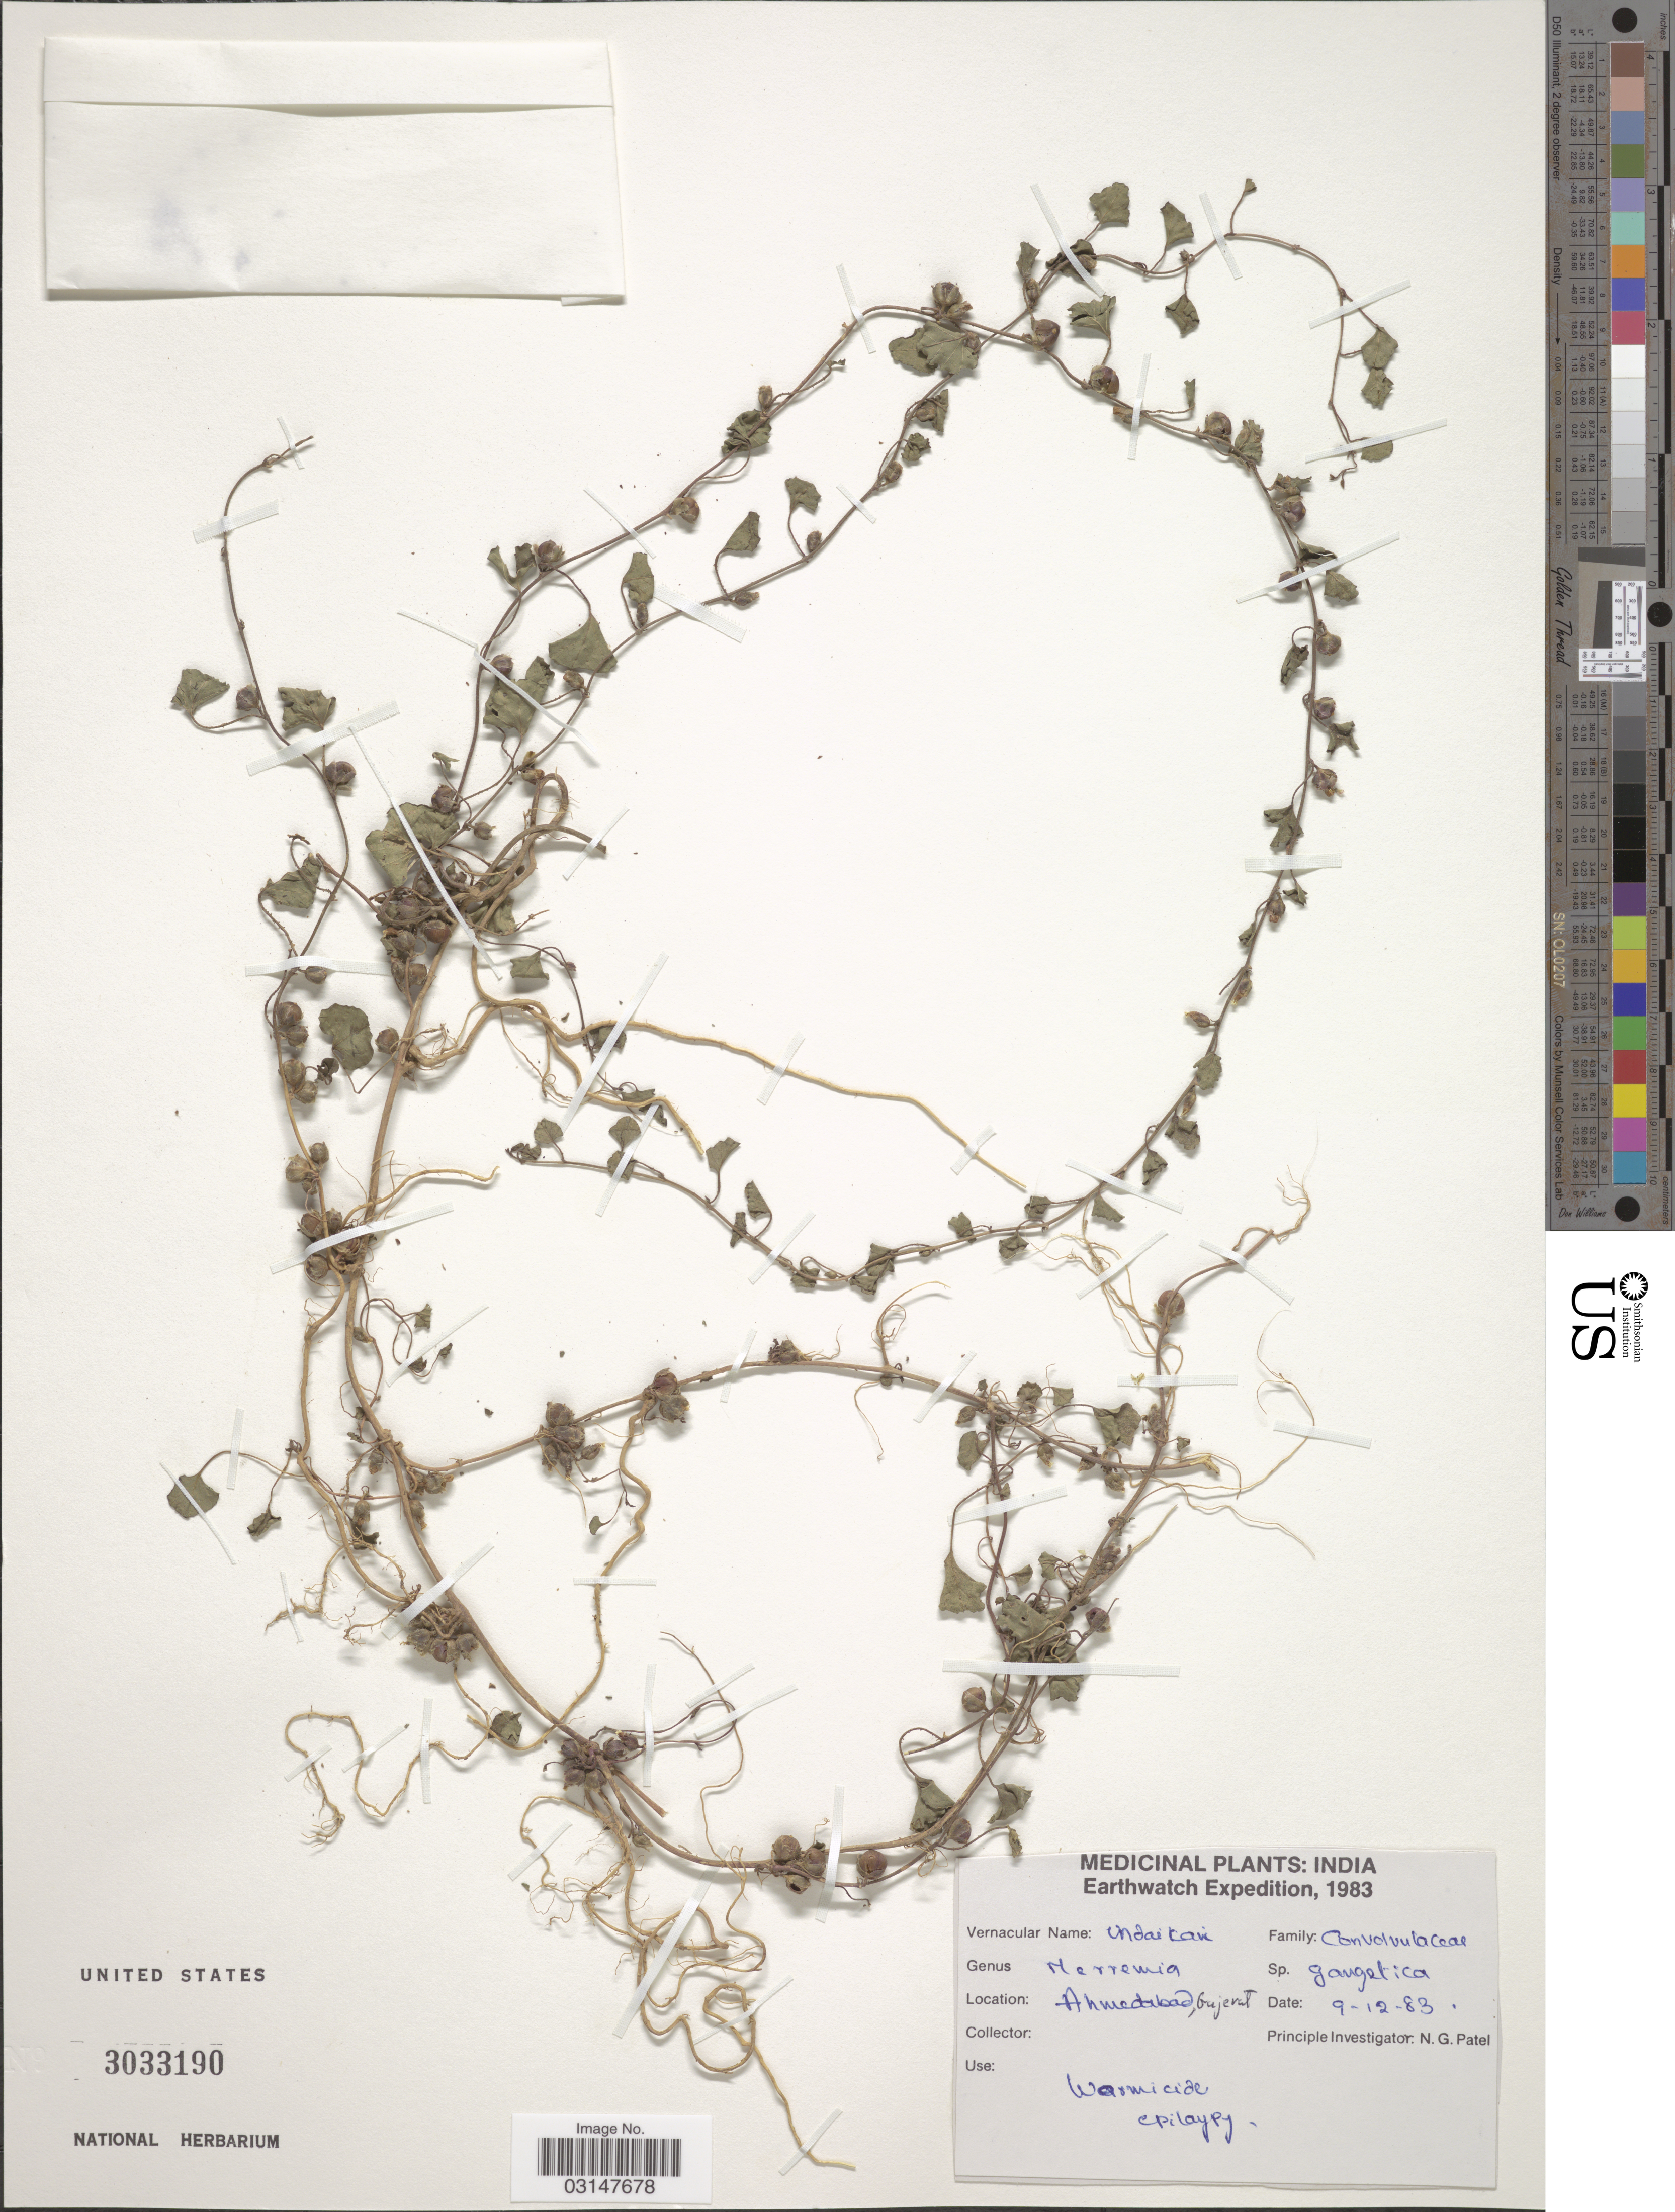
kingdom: Plantae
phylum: Tracheophyta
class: Magnoliopsida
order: Solanales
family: Convolvulaceae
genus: Merremia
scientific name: Merremia emarginata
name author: (Burm. f.) Hallier f.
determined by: Strong, Mark T., (BOT), Smithsonian Institution - National Museum of Natural History (UNITED STATES)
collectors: N. Patel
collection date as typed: Transcribed d/m/y: 9/12/83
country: India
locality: Ahmedabad, Gujerat.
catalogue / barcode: US 3033190